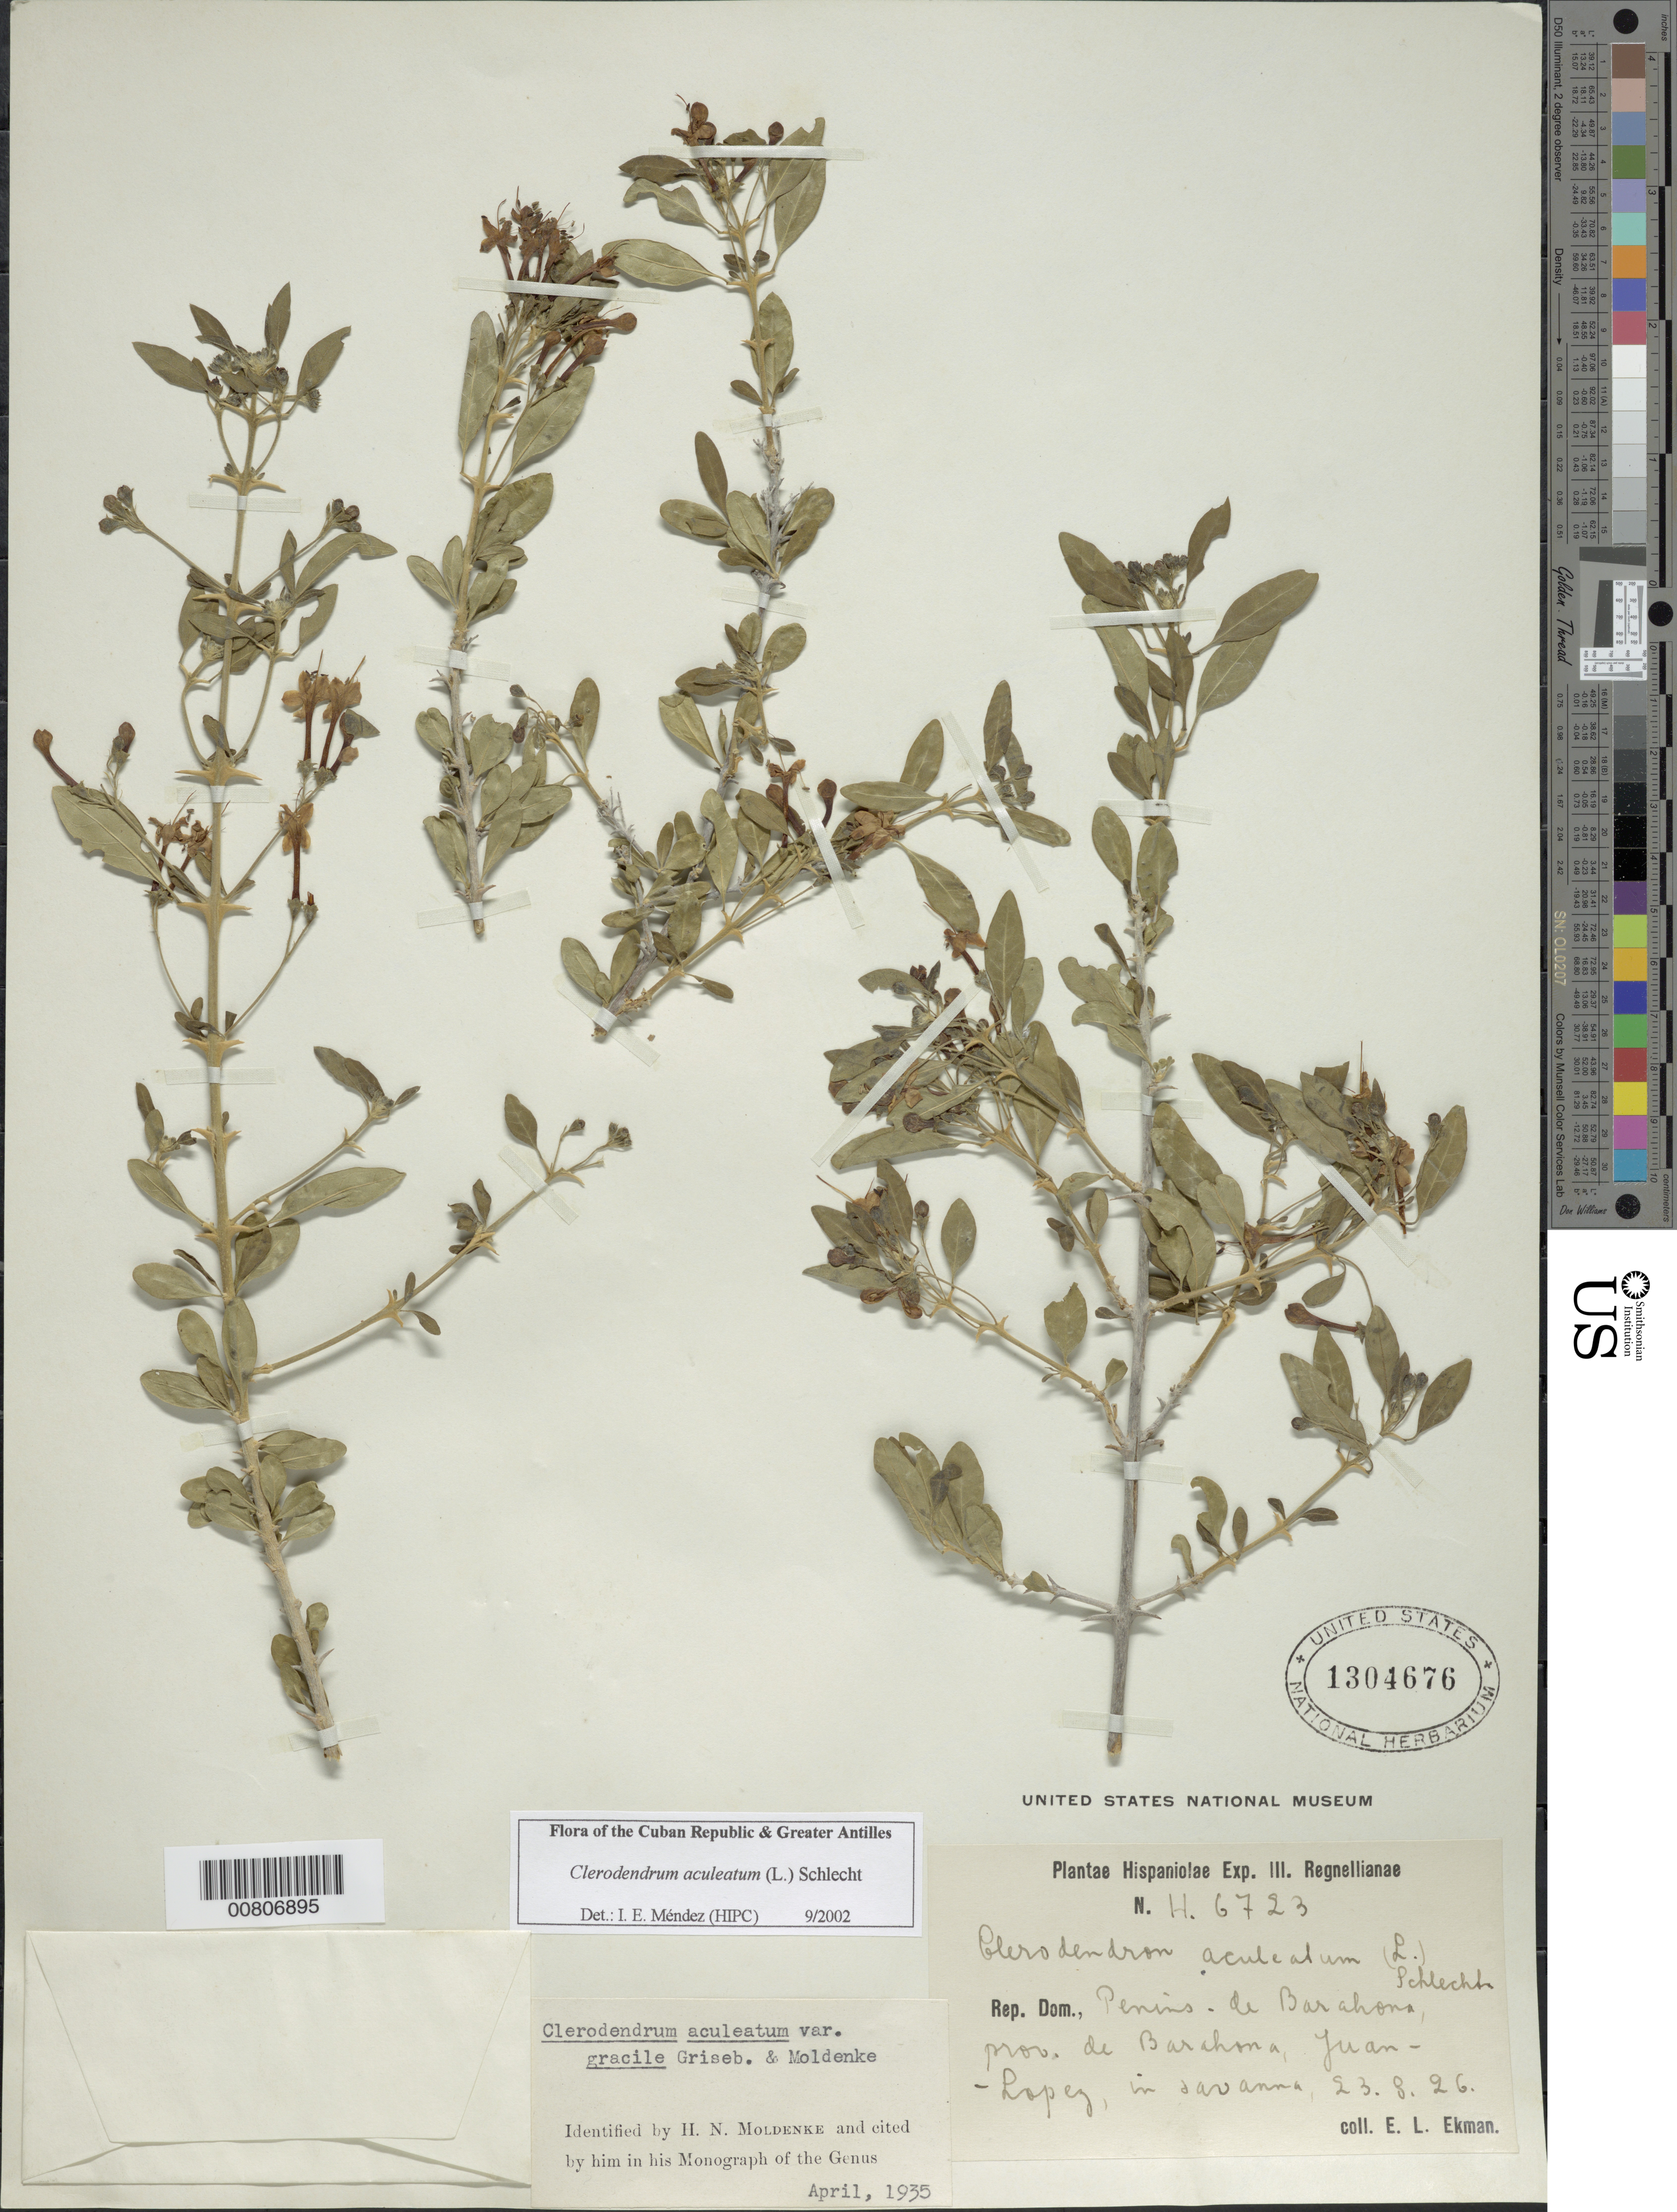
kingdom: Plantae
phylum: Tracheophyta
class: Magnoliopsida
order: Lamiales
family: Lamiaceae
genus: Clerodendrum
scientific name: Clerodendrum aculeatum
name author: (L.) Schltdl.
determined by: Méndez, Isidro E., (HIPC)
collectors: E. L. Ekman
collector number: H 6723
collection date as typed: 23 Aug 1926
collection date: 1926-08-23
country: Dominican Republic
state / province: Barahona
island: Hispaniola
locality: Peninsula de Barahona, Juan Lopez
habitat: Savanna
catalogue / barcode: US 1304676